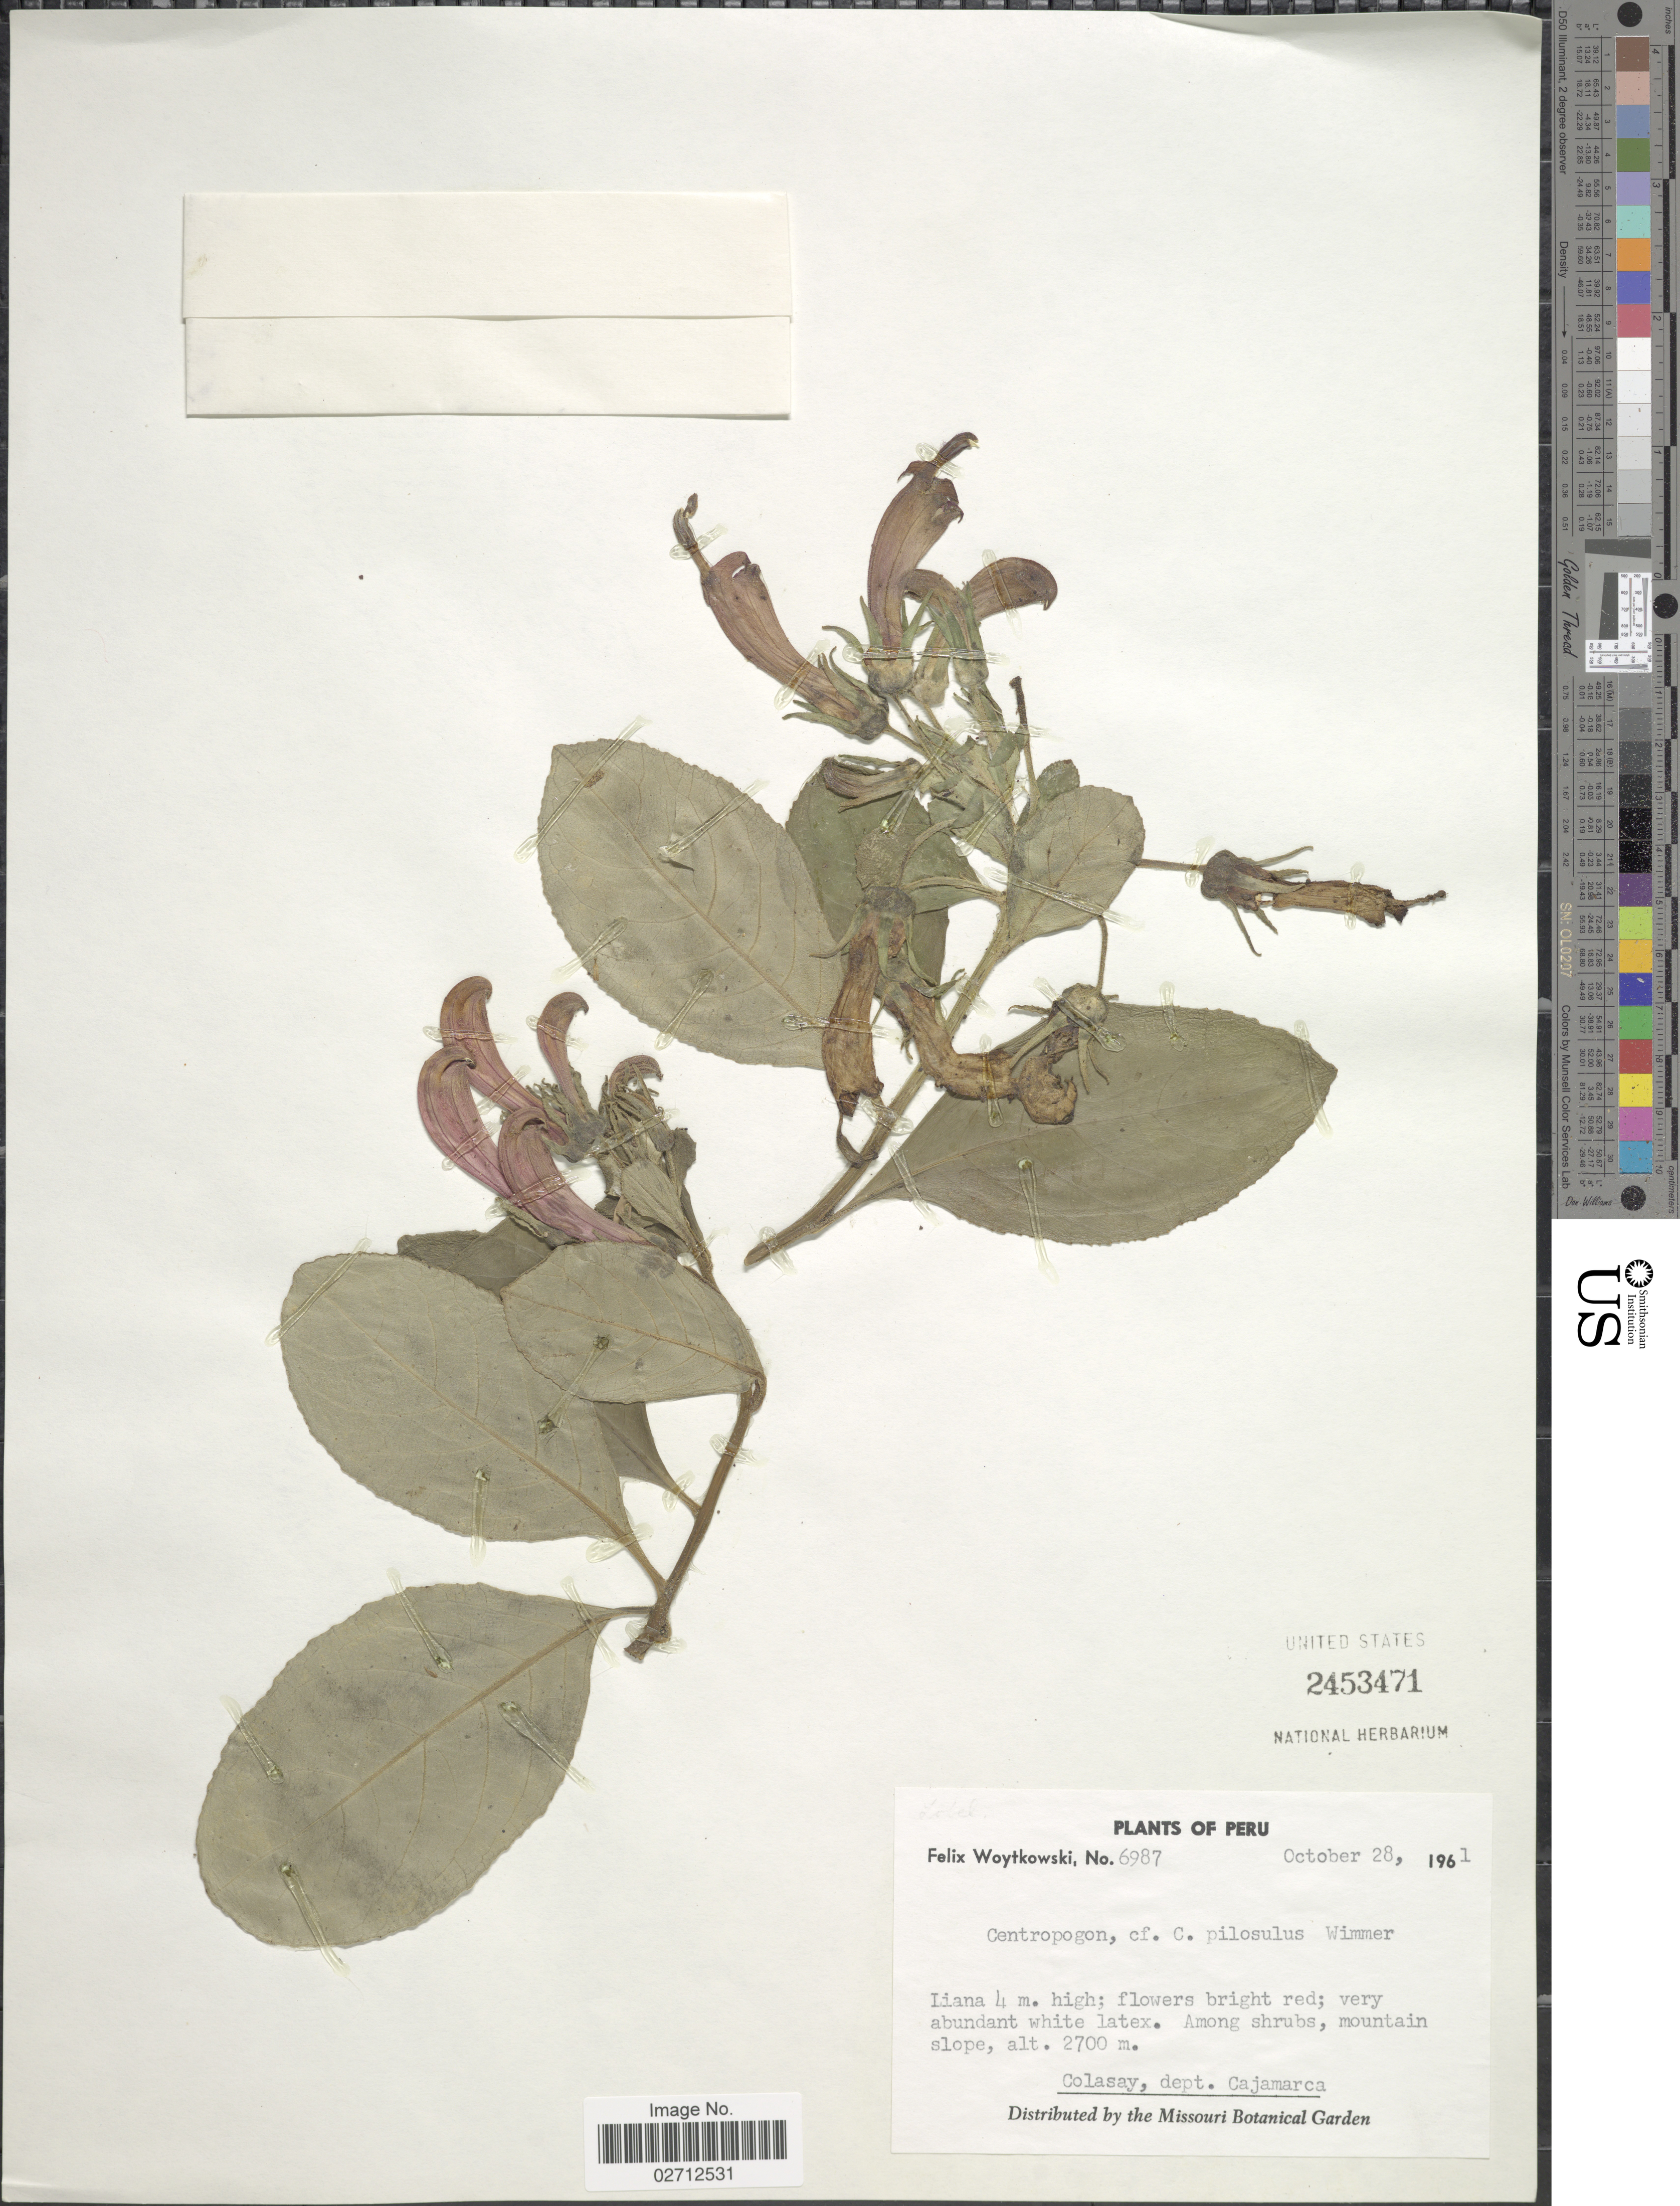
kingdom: Plantae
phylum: Tracheophyta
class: Magnoliopsida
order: Asterales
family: Campanulaceae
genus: Centropogon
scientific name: Centropogon pilosulus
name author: E. Wimm.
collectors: F. Woytkowski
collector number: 6987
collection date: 1961-10-28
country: Peru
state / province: Cajamarca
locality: Among shrubs, mountain slope, Colasay, dept. Cajamarca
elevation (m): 2700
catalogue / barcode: US 2453471